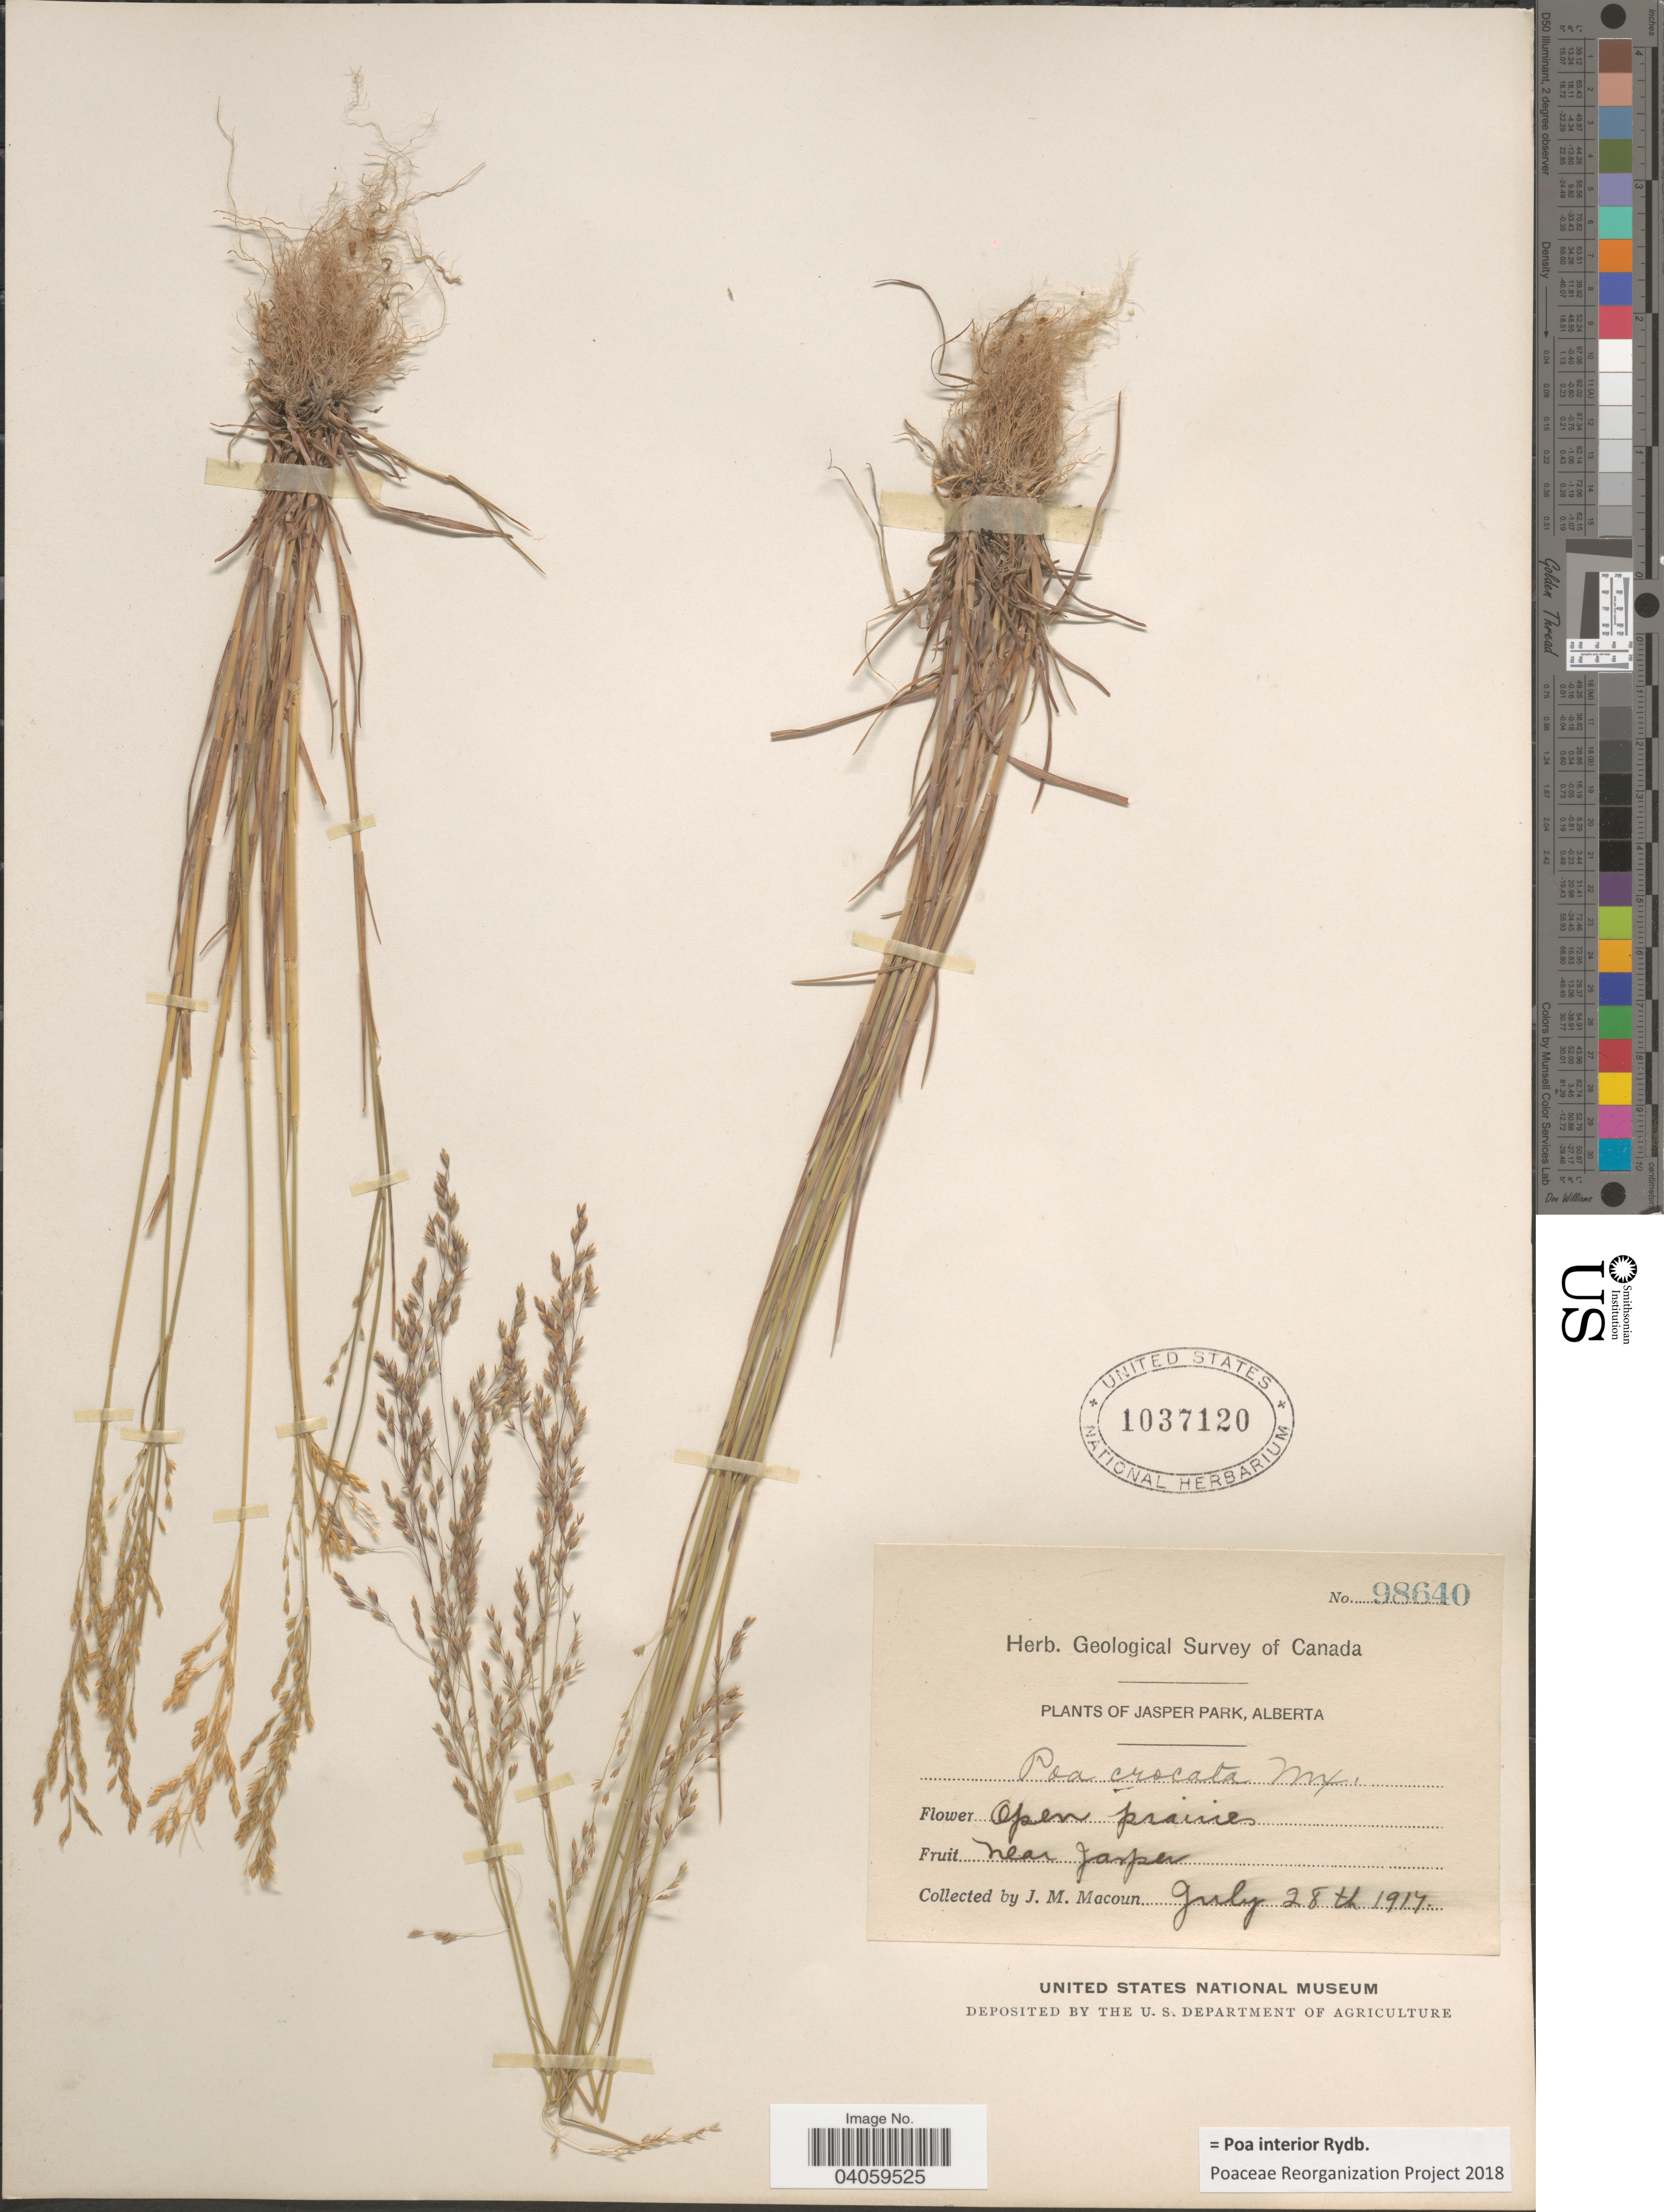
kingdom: Plantae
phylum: Tracheophyta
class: Liliopsida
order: Poales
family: Poaceae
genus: Poa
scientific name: Poa interior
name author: Rydb.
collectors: J. M. Macoun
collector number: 98640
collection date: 1917-07-28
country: Canada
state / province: Alberta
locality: Jasper Park. Near Jasper.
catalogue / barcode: US 1037120